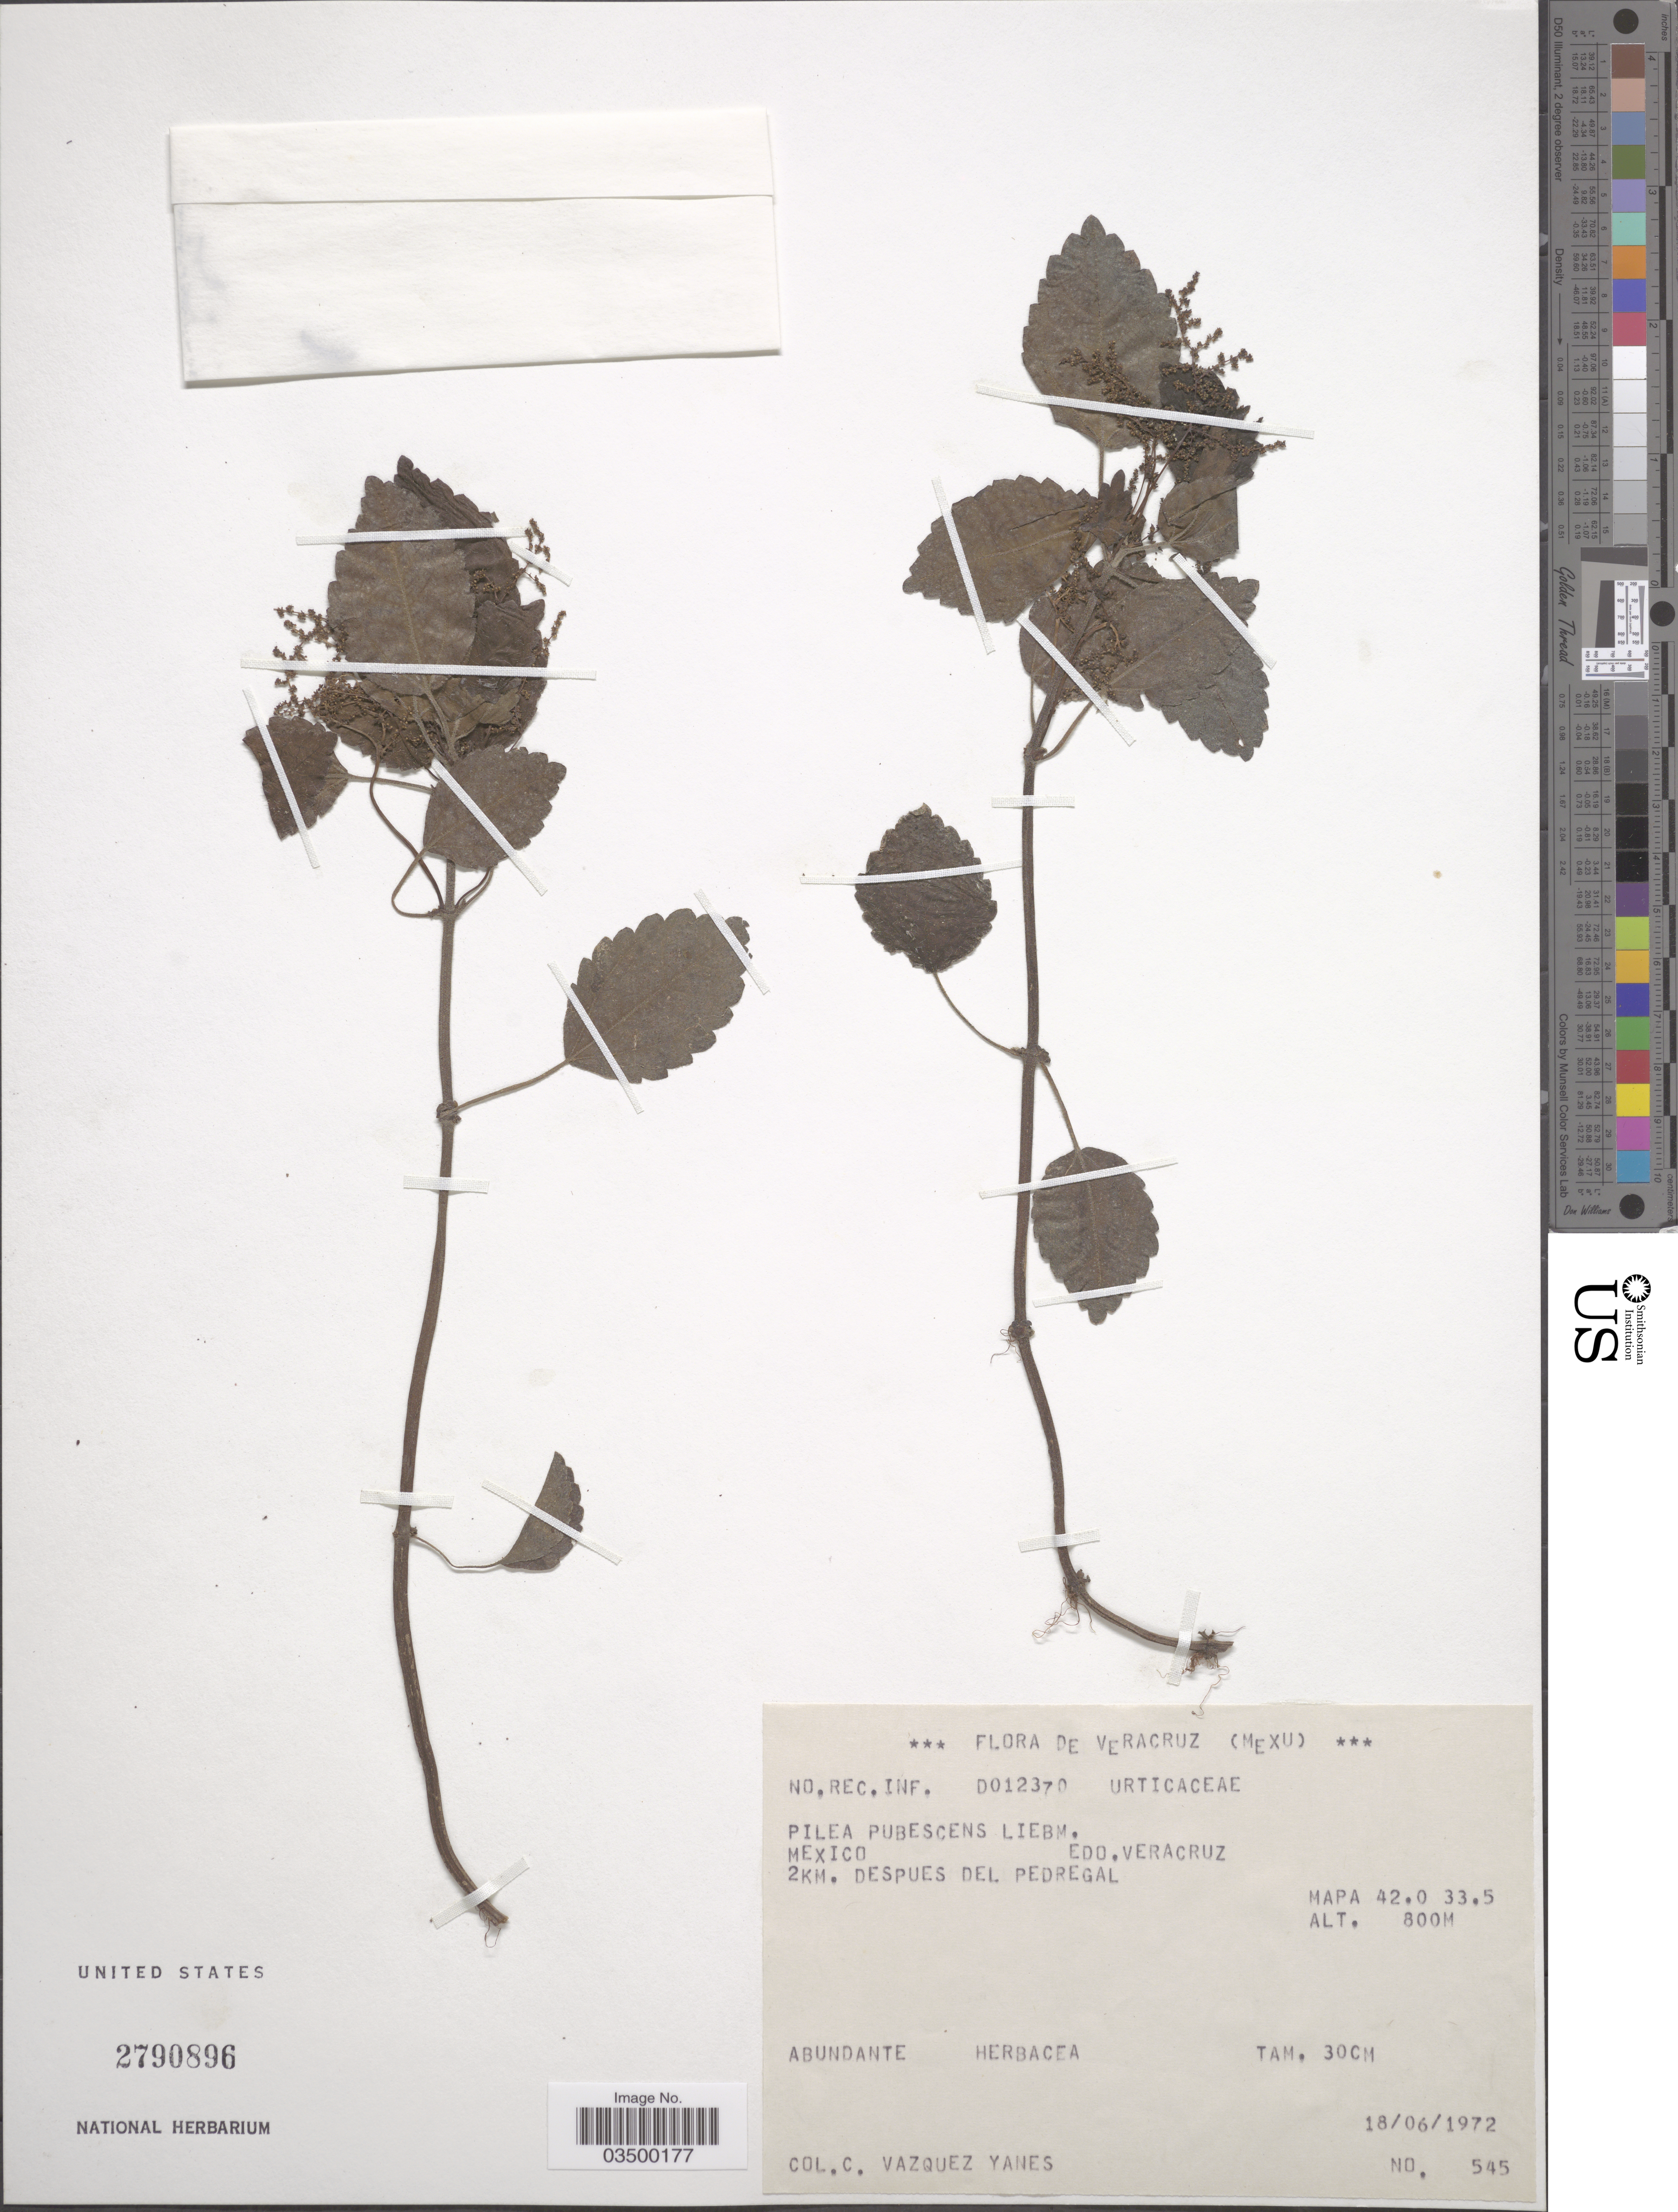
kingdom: Plantae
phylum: Tracheophyta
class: Magnoliopsida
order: Rosales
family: Urticaceae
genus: Pilea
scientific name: Pilea pubescens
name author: Liebm.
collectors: C. Vazquez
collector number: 545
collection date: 1972-06-18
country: Mexico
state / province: Veracruz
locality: Edo. Veracruz. 2km. despues del Pedregal. MAPA 42.0 33.5.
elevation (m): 800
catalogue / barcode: US 2790896